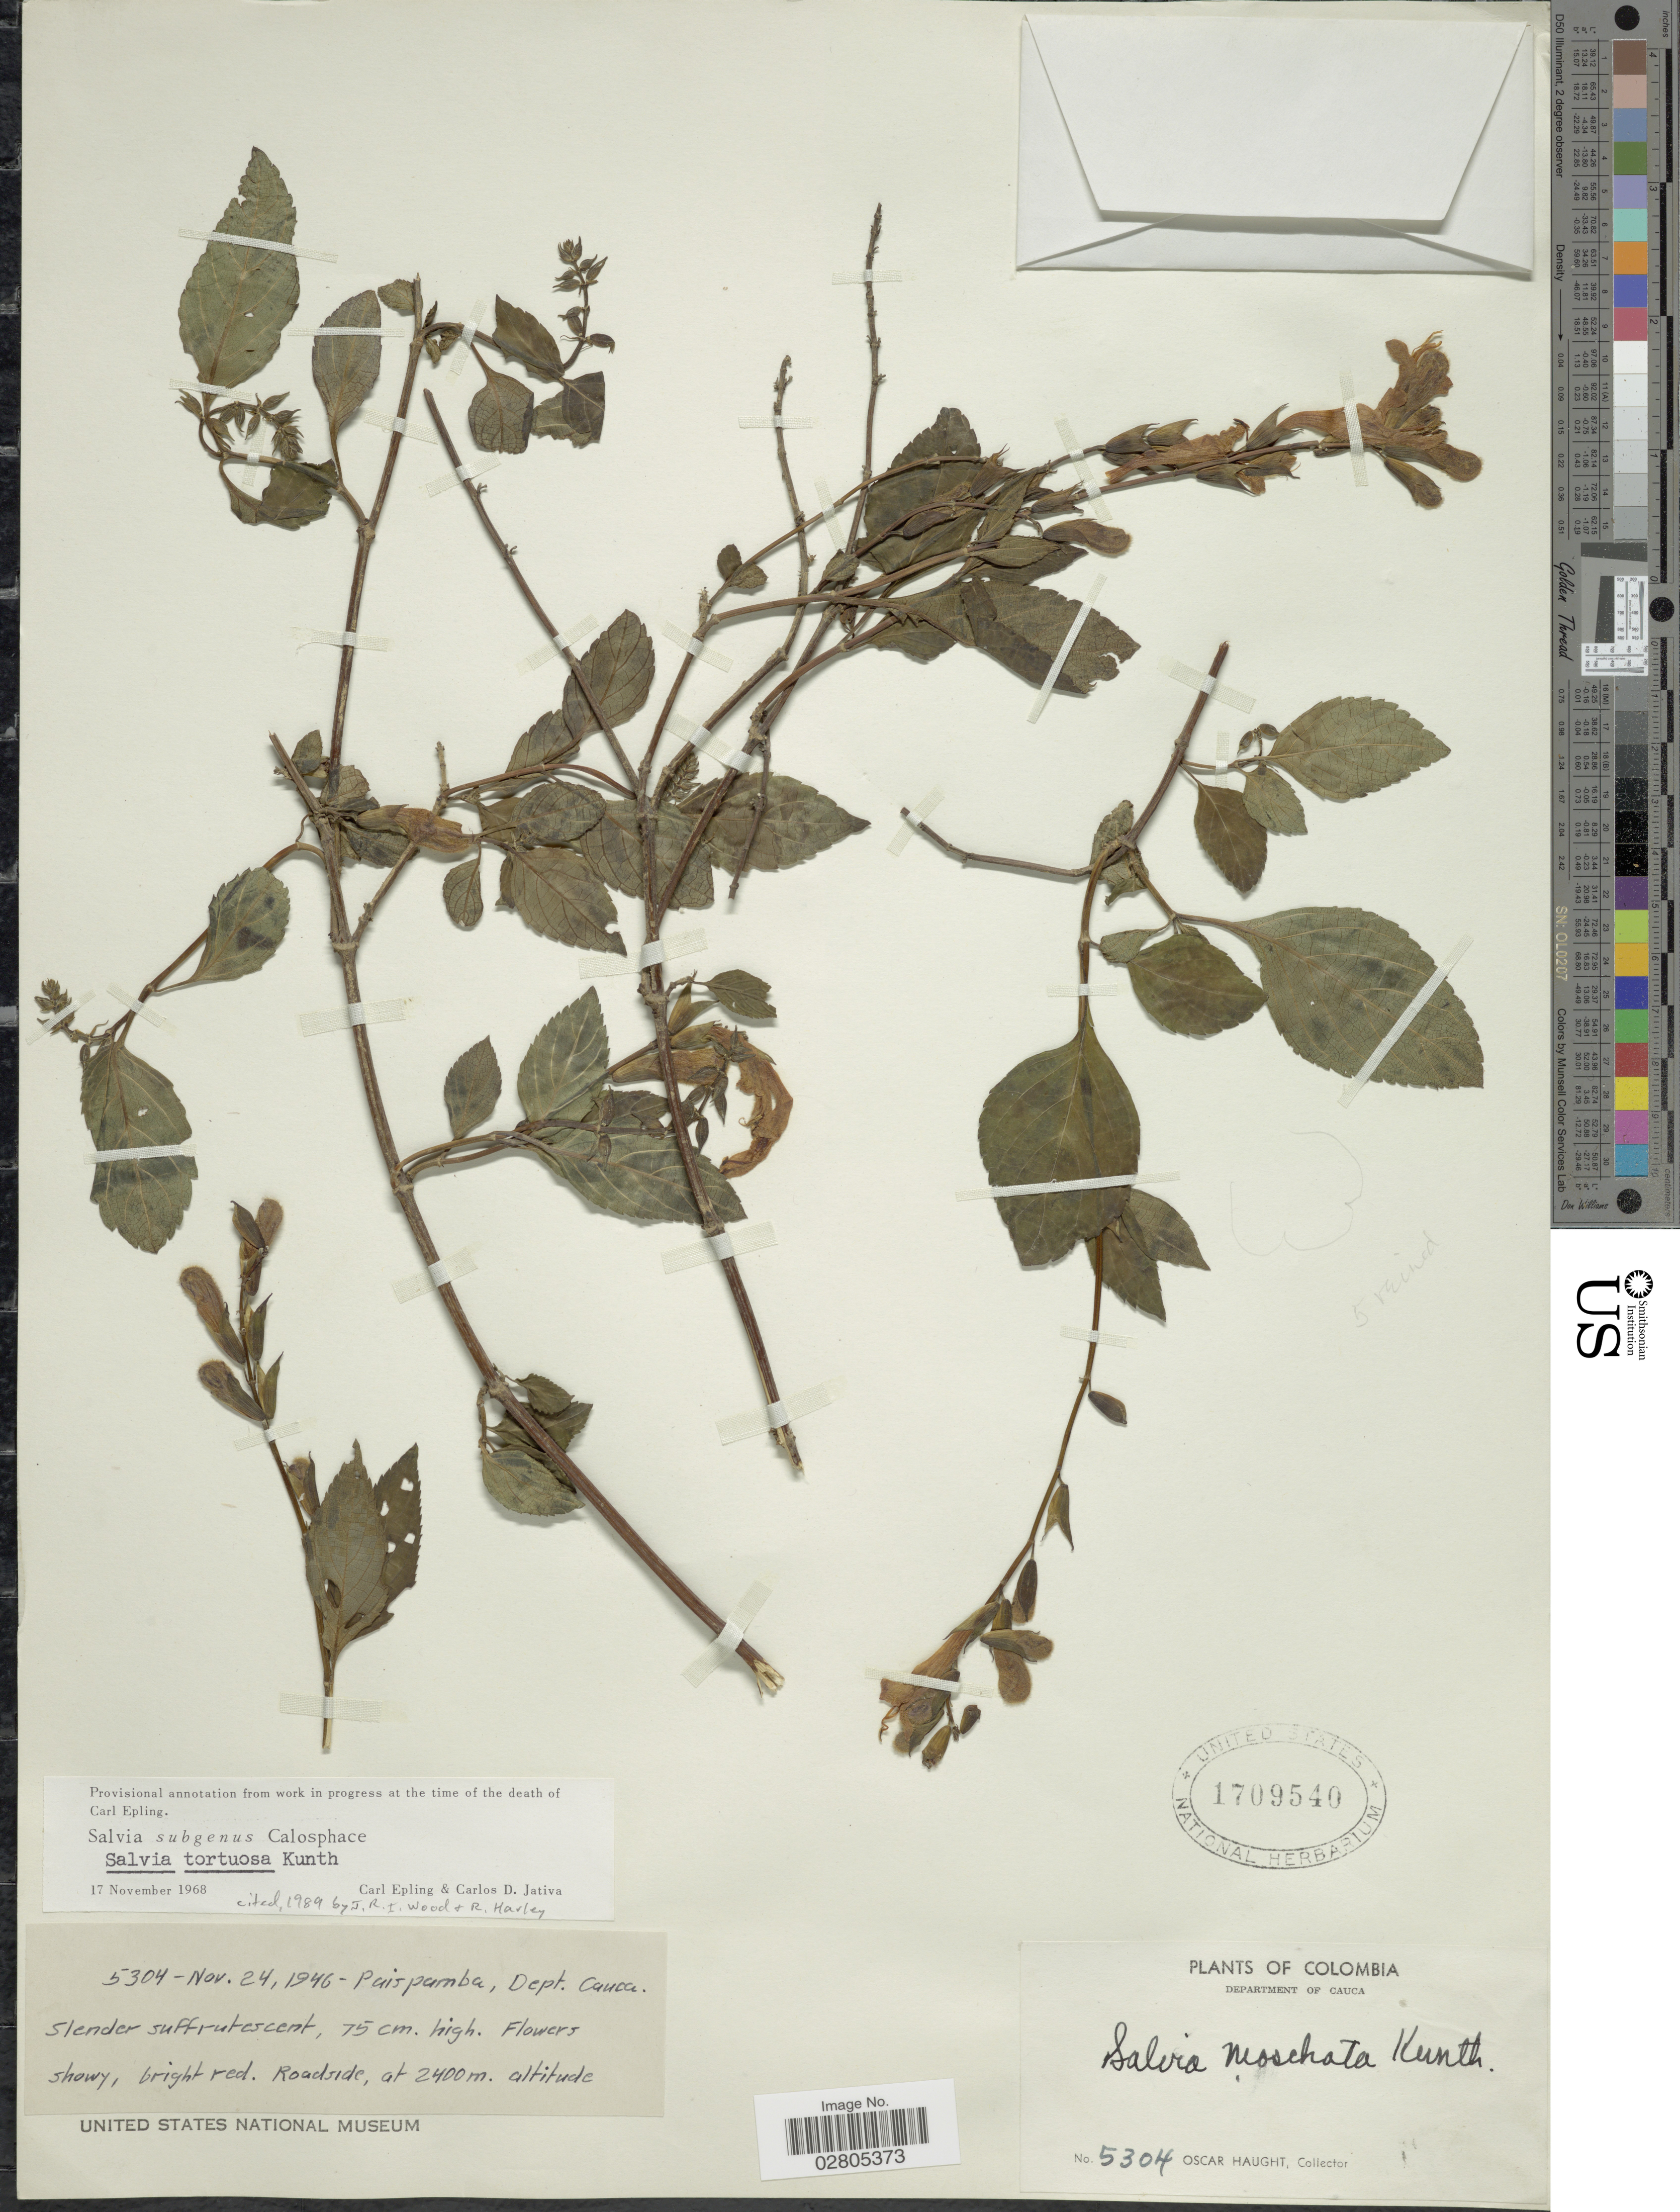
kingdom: Plantae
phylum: Tracheophyta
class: Magnoliopsida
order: Lamiales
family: Lamiaceae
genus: Salvia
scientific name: Salvia tortuosa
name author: Kunth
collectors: O. L. Haught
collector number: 5304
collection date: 1946-11-24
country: Colombia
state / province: Cauca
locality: Paispamba, Department of Cauca.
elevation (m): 2400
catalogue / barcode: US 1709540